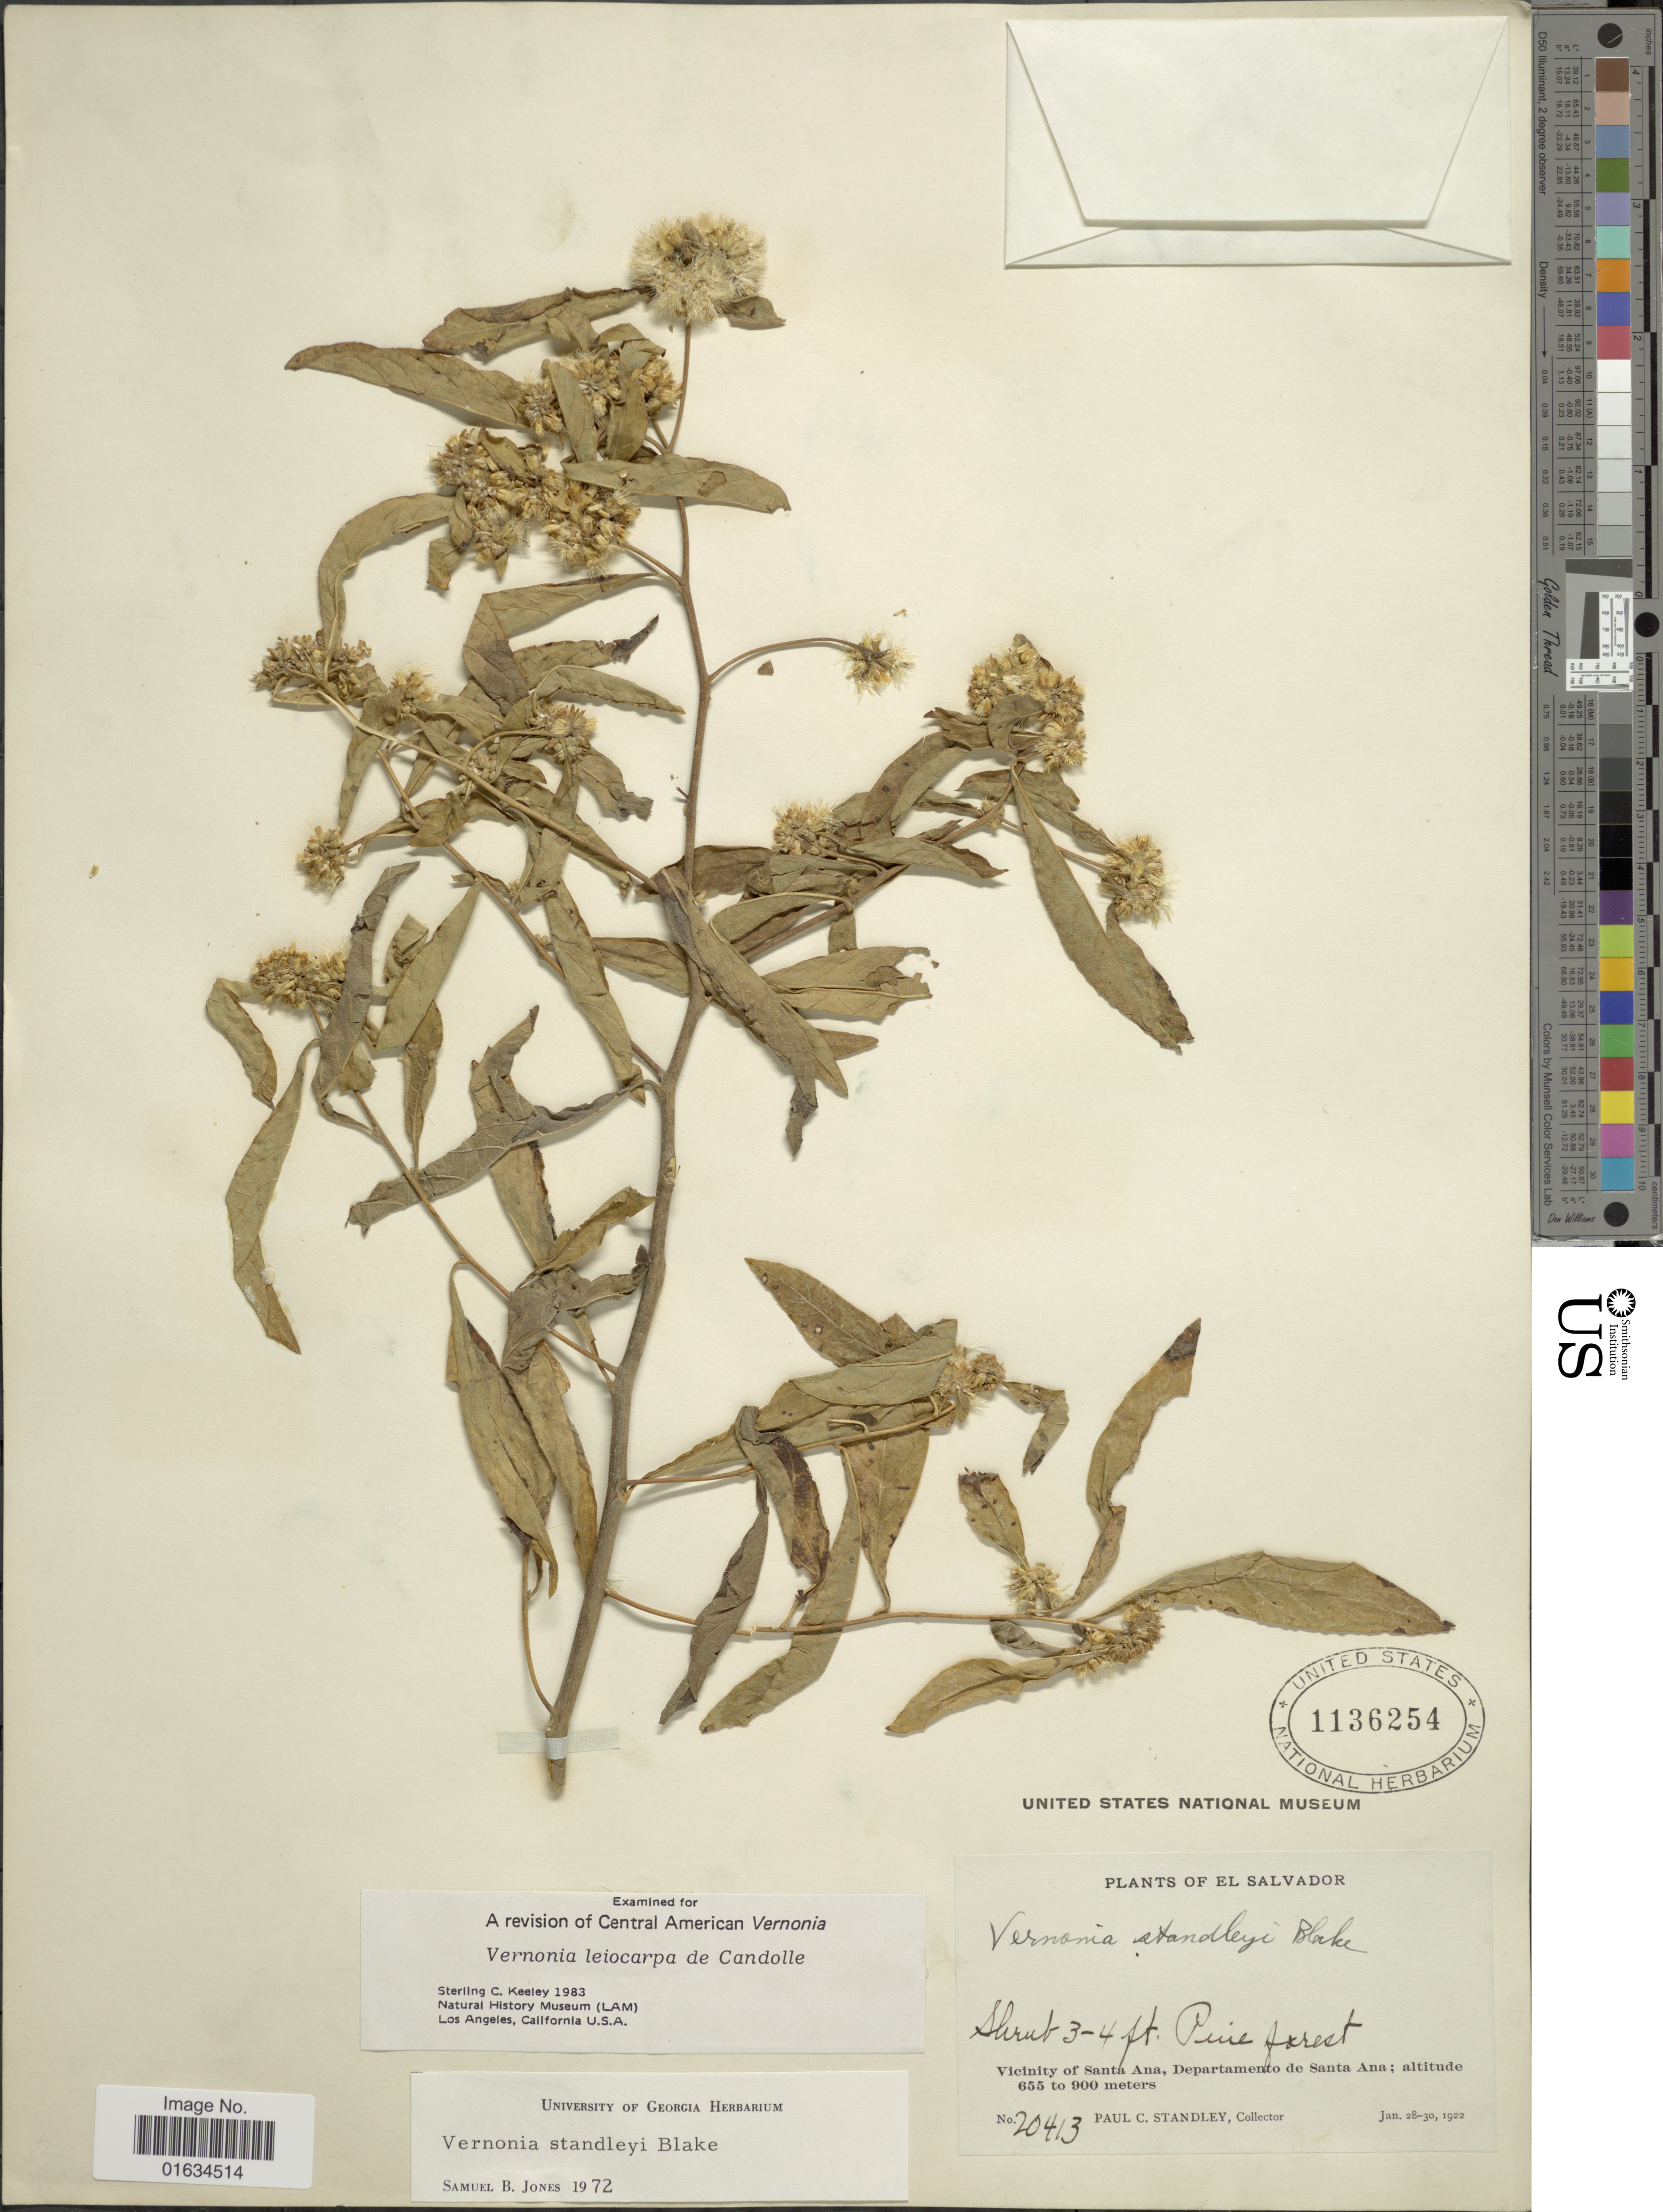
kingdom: Plantae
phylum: Tracheophyta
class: Magnoliopsida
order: Asterales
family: Asteraceae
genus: Critoniopsis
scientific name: Critoniopsis standleyi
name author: (S.F. Blake) H. Rob.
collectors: P. C. Standley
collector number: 20413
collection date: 1922-01-28/1922-01-30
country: El Salvador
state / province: Santa Ana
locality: Vicinity of Santa Ana, Departamento de Santa Ana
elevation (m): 655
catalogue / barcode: US 1136254